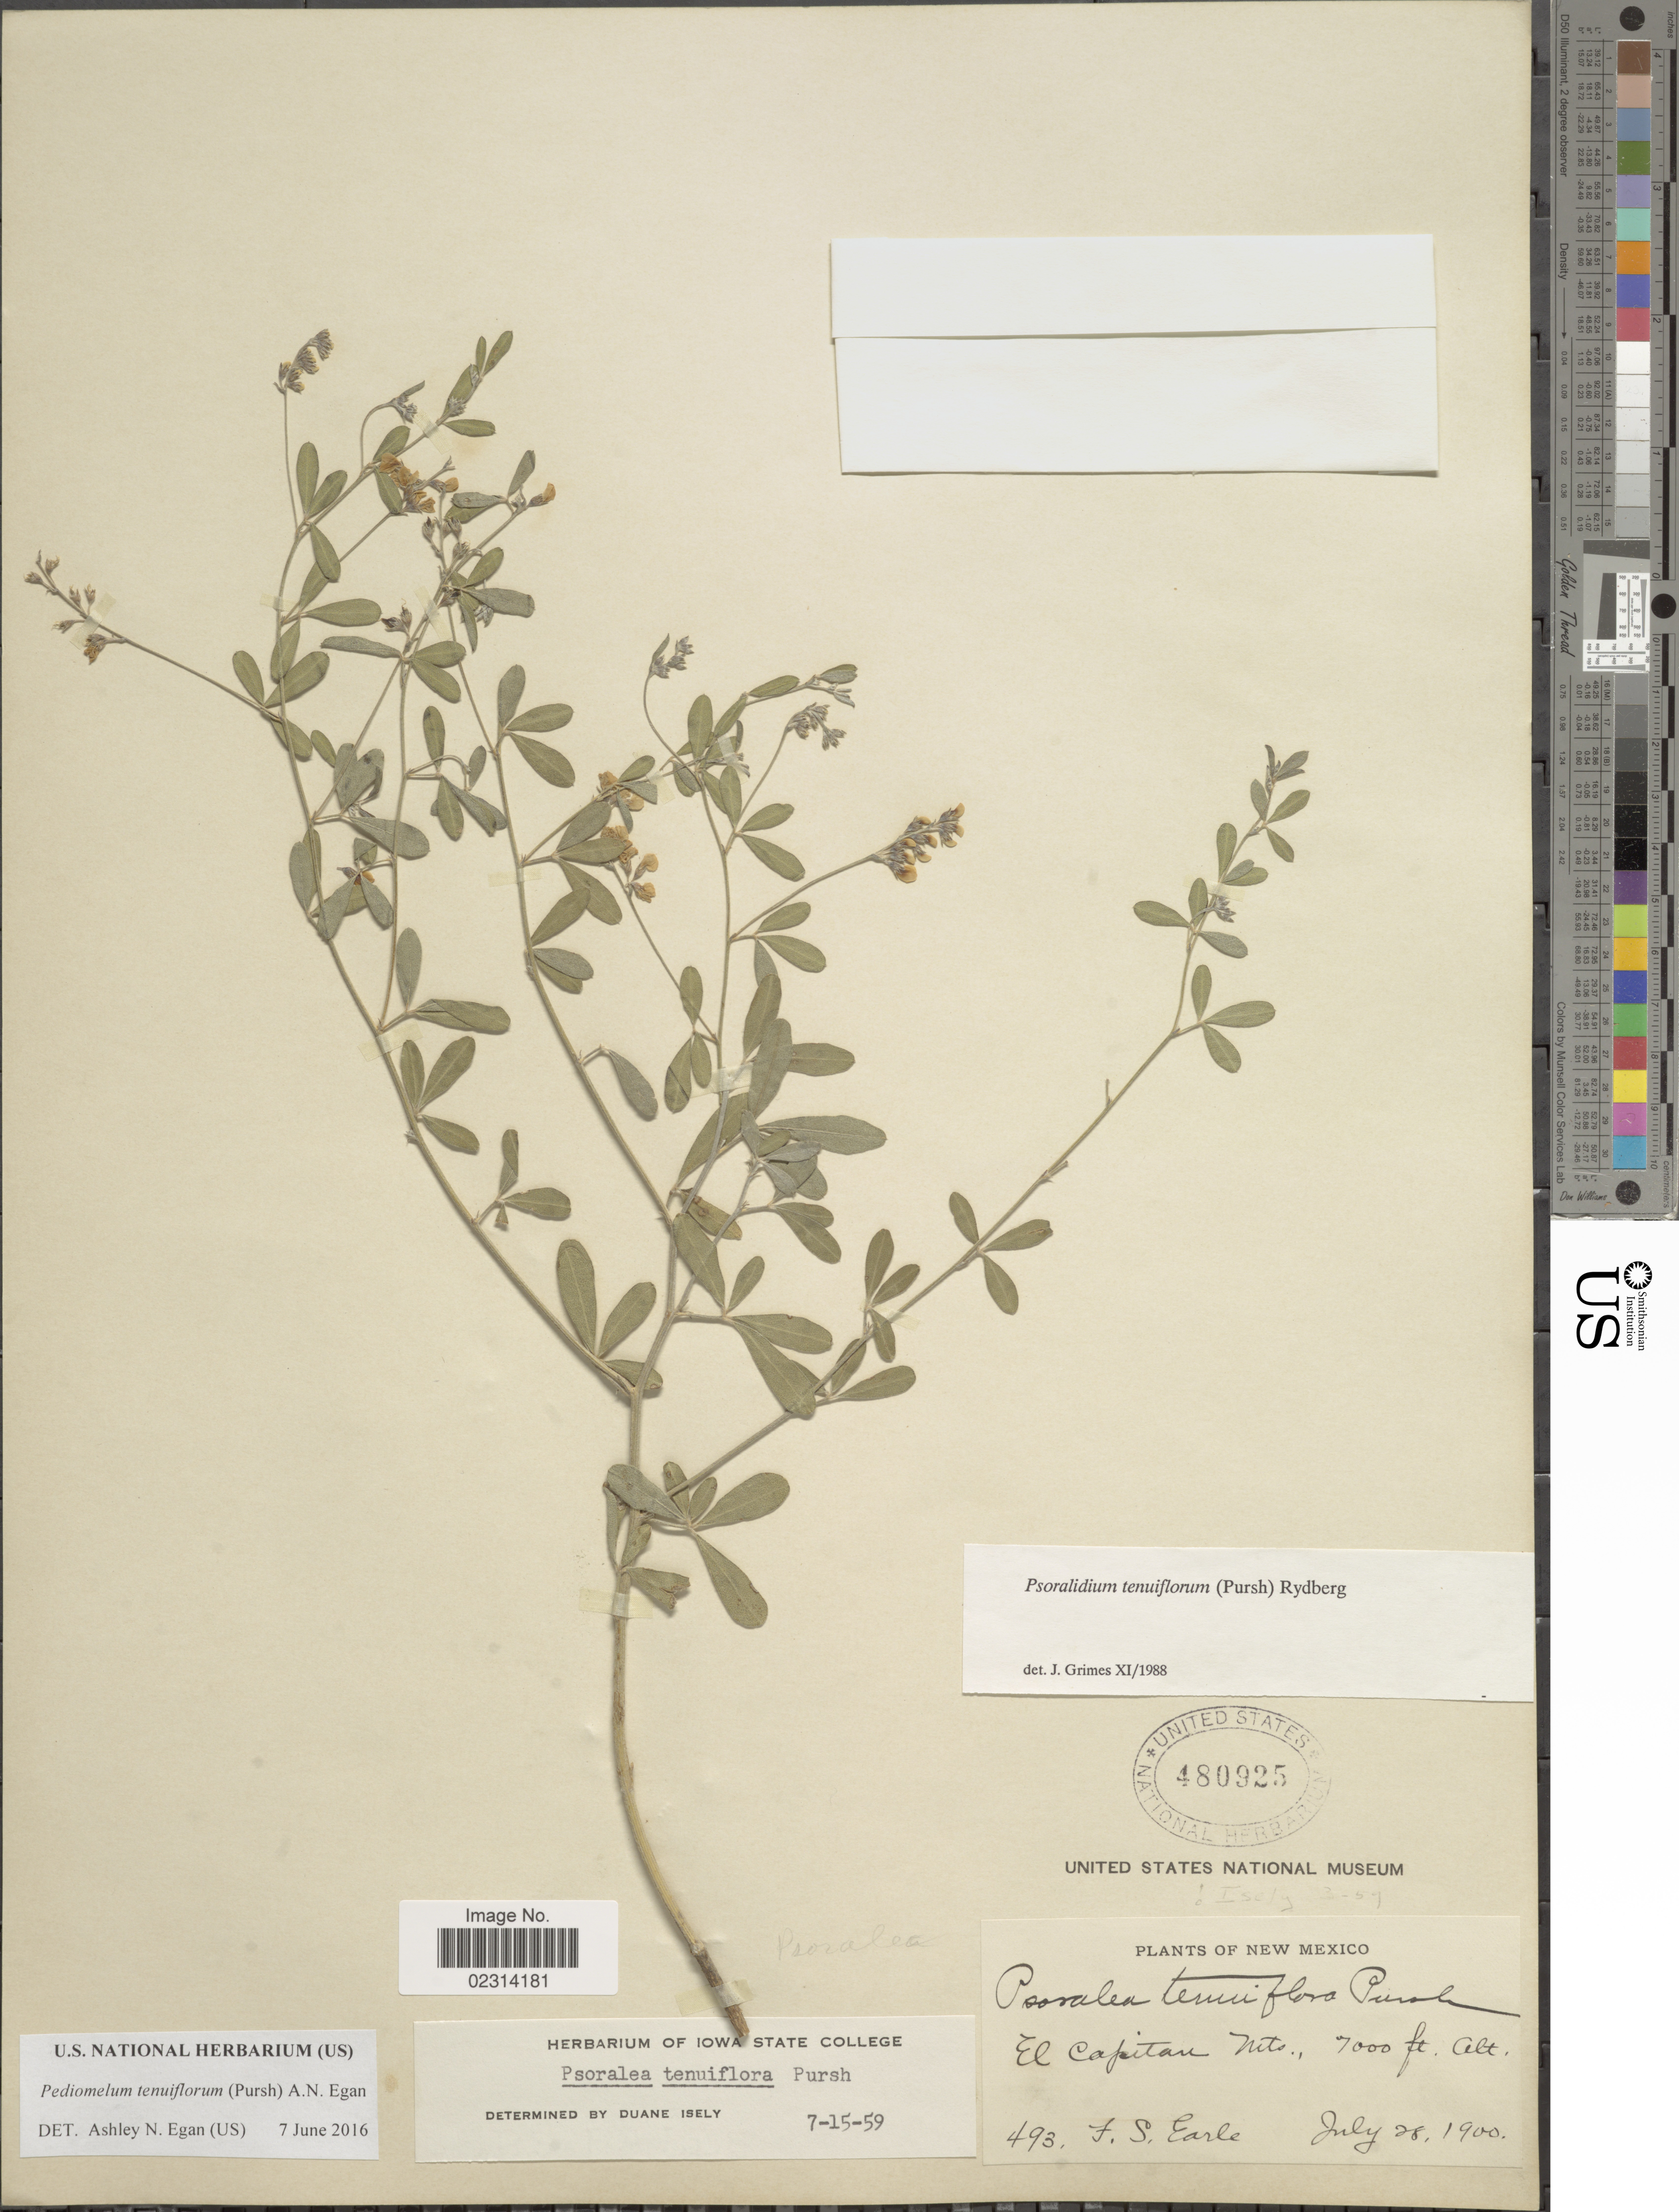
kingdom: Plantae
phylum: Tracheophyta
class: Magnoliopsida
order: Fabales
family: Fabaceae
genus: Psoralidium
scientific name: Psoralidium tenuiflorum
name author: (Pursh) Rydb.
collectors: F. S. Earle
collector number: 493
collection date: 1900-07-28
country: United States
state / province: New Mexico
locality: El Capitan Mts.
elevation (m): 2134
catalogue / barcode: US 480925